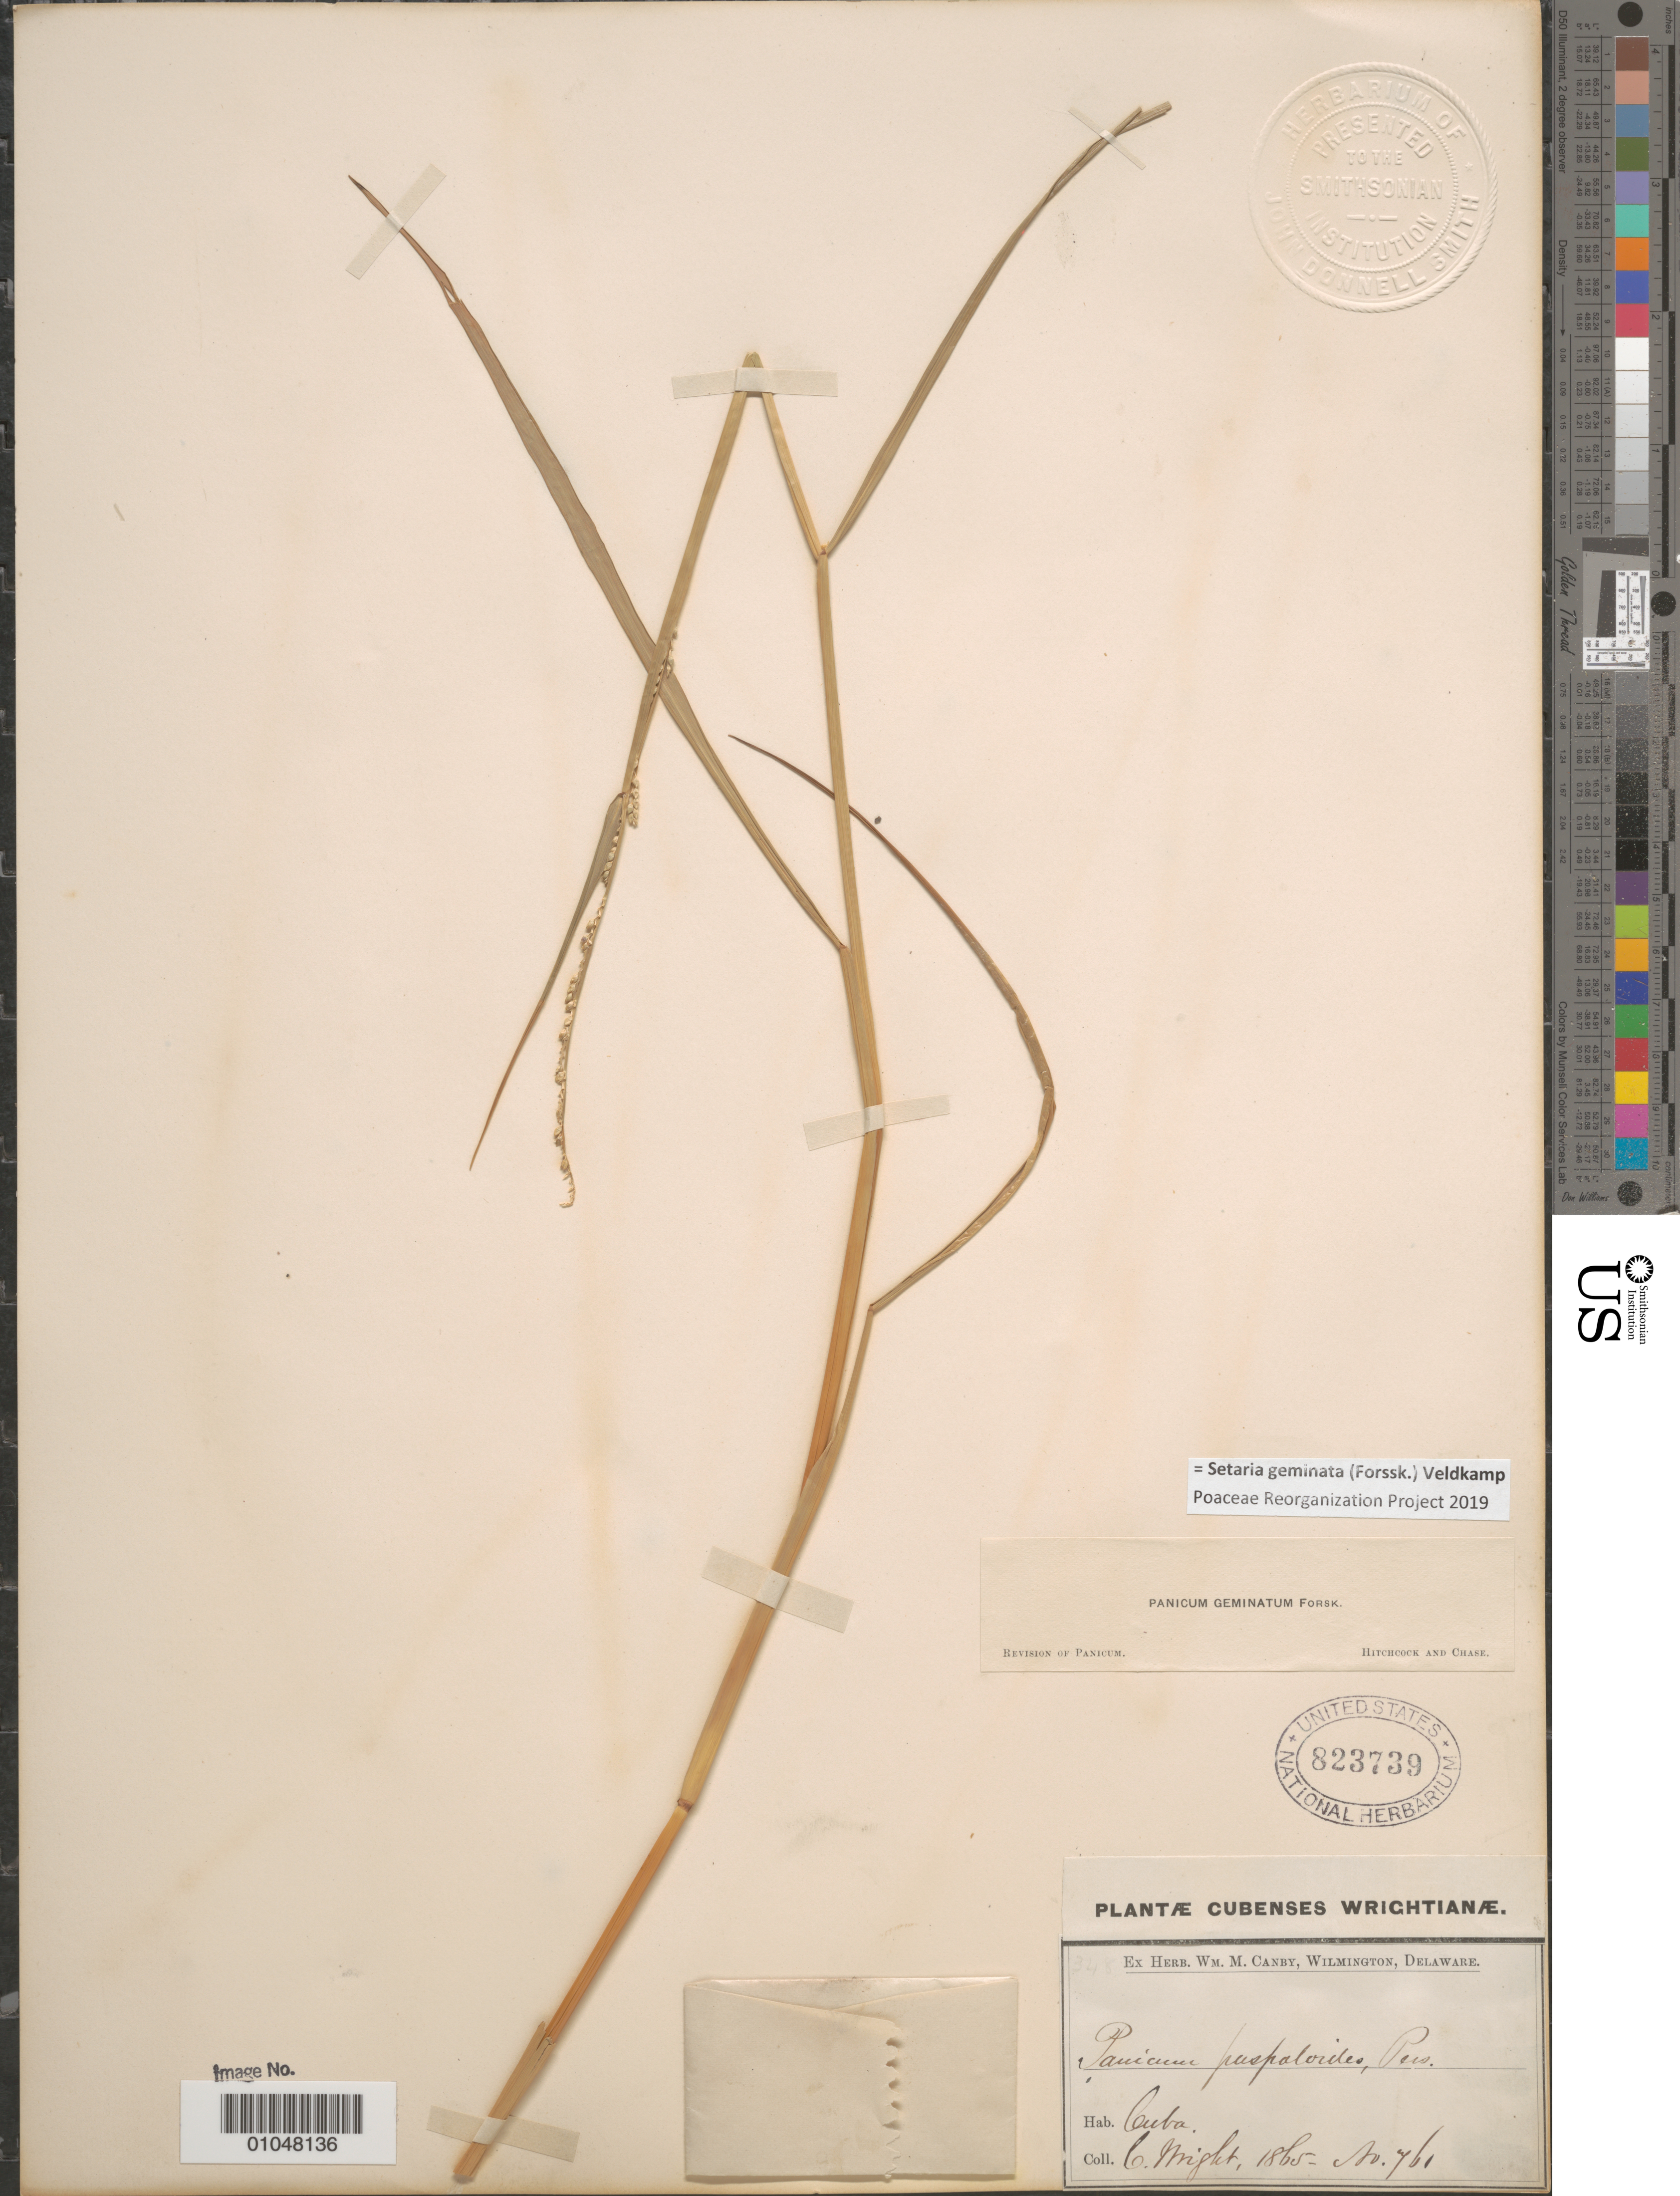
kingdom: Plantae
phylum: Tracheophyta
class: Liliopsida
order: Poales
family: Poaceae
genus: Panicum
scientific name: Panicum geminatum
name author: Forssk.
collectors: C. Wright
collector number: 761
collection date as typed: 1865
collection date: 1865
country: Cuba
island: Cuba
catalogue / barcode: US 823739